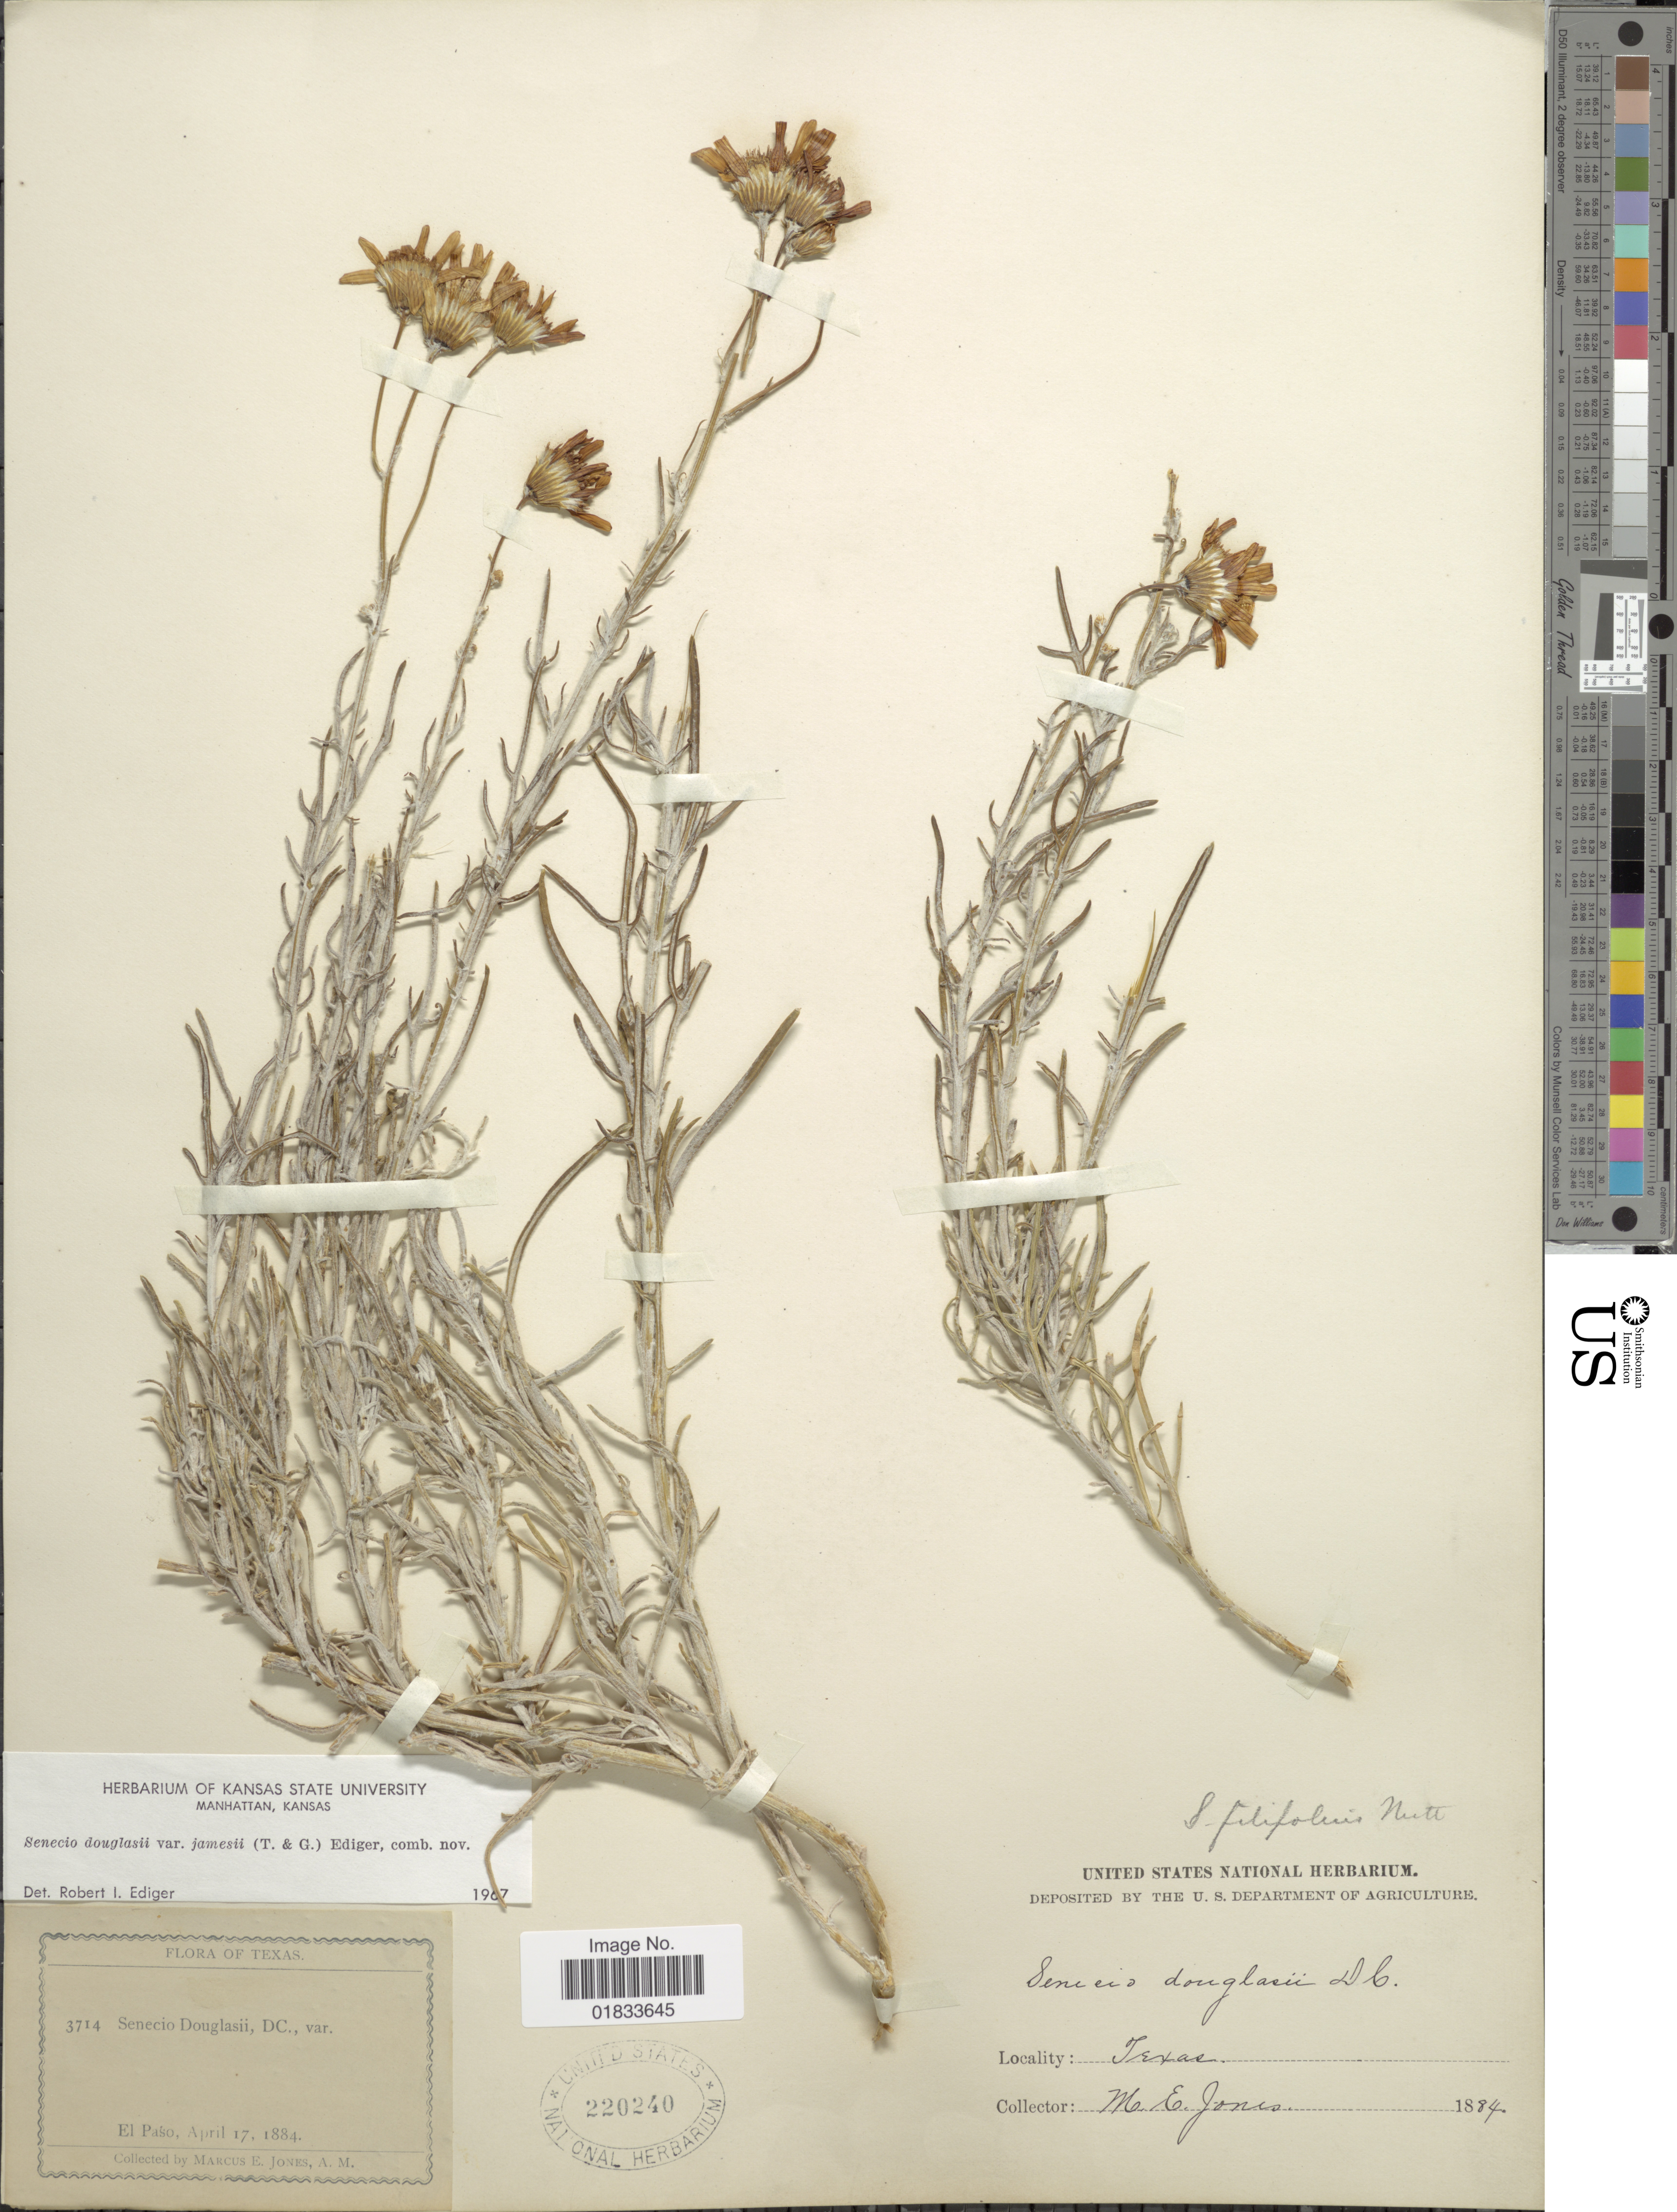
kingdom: Plantae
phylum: Tracheophyta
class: Magnoliopsida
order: Asterales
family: Asteraceae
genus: Senecio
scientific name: Senecio flaccidus var. flaccidus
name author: Less.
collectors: M. E. Jones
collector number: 3714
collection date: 1884-04-17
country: United States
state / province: Texas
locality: El Paso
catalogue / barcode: US 220240